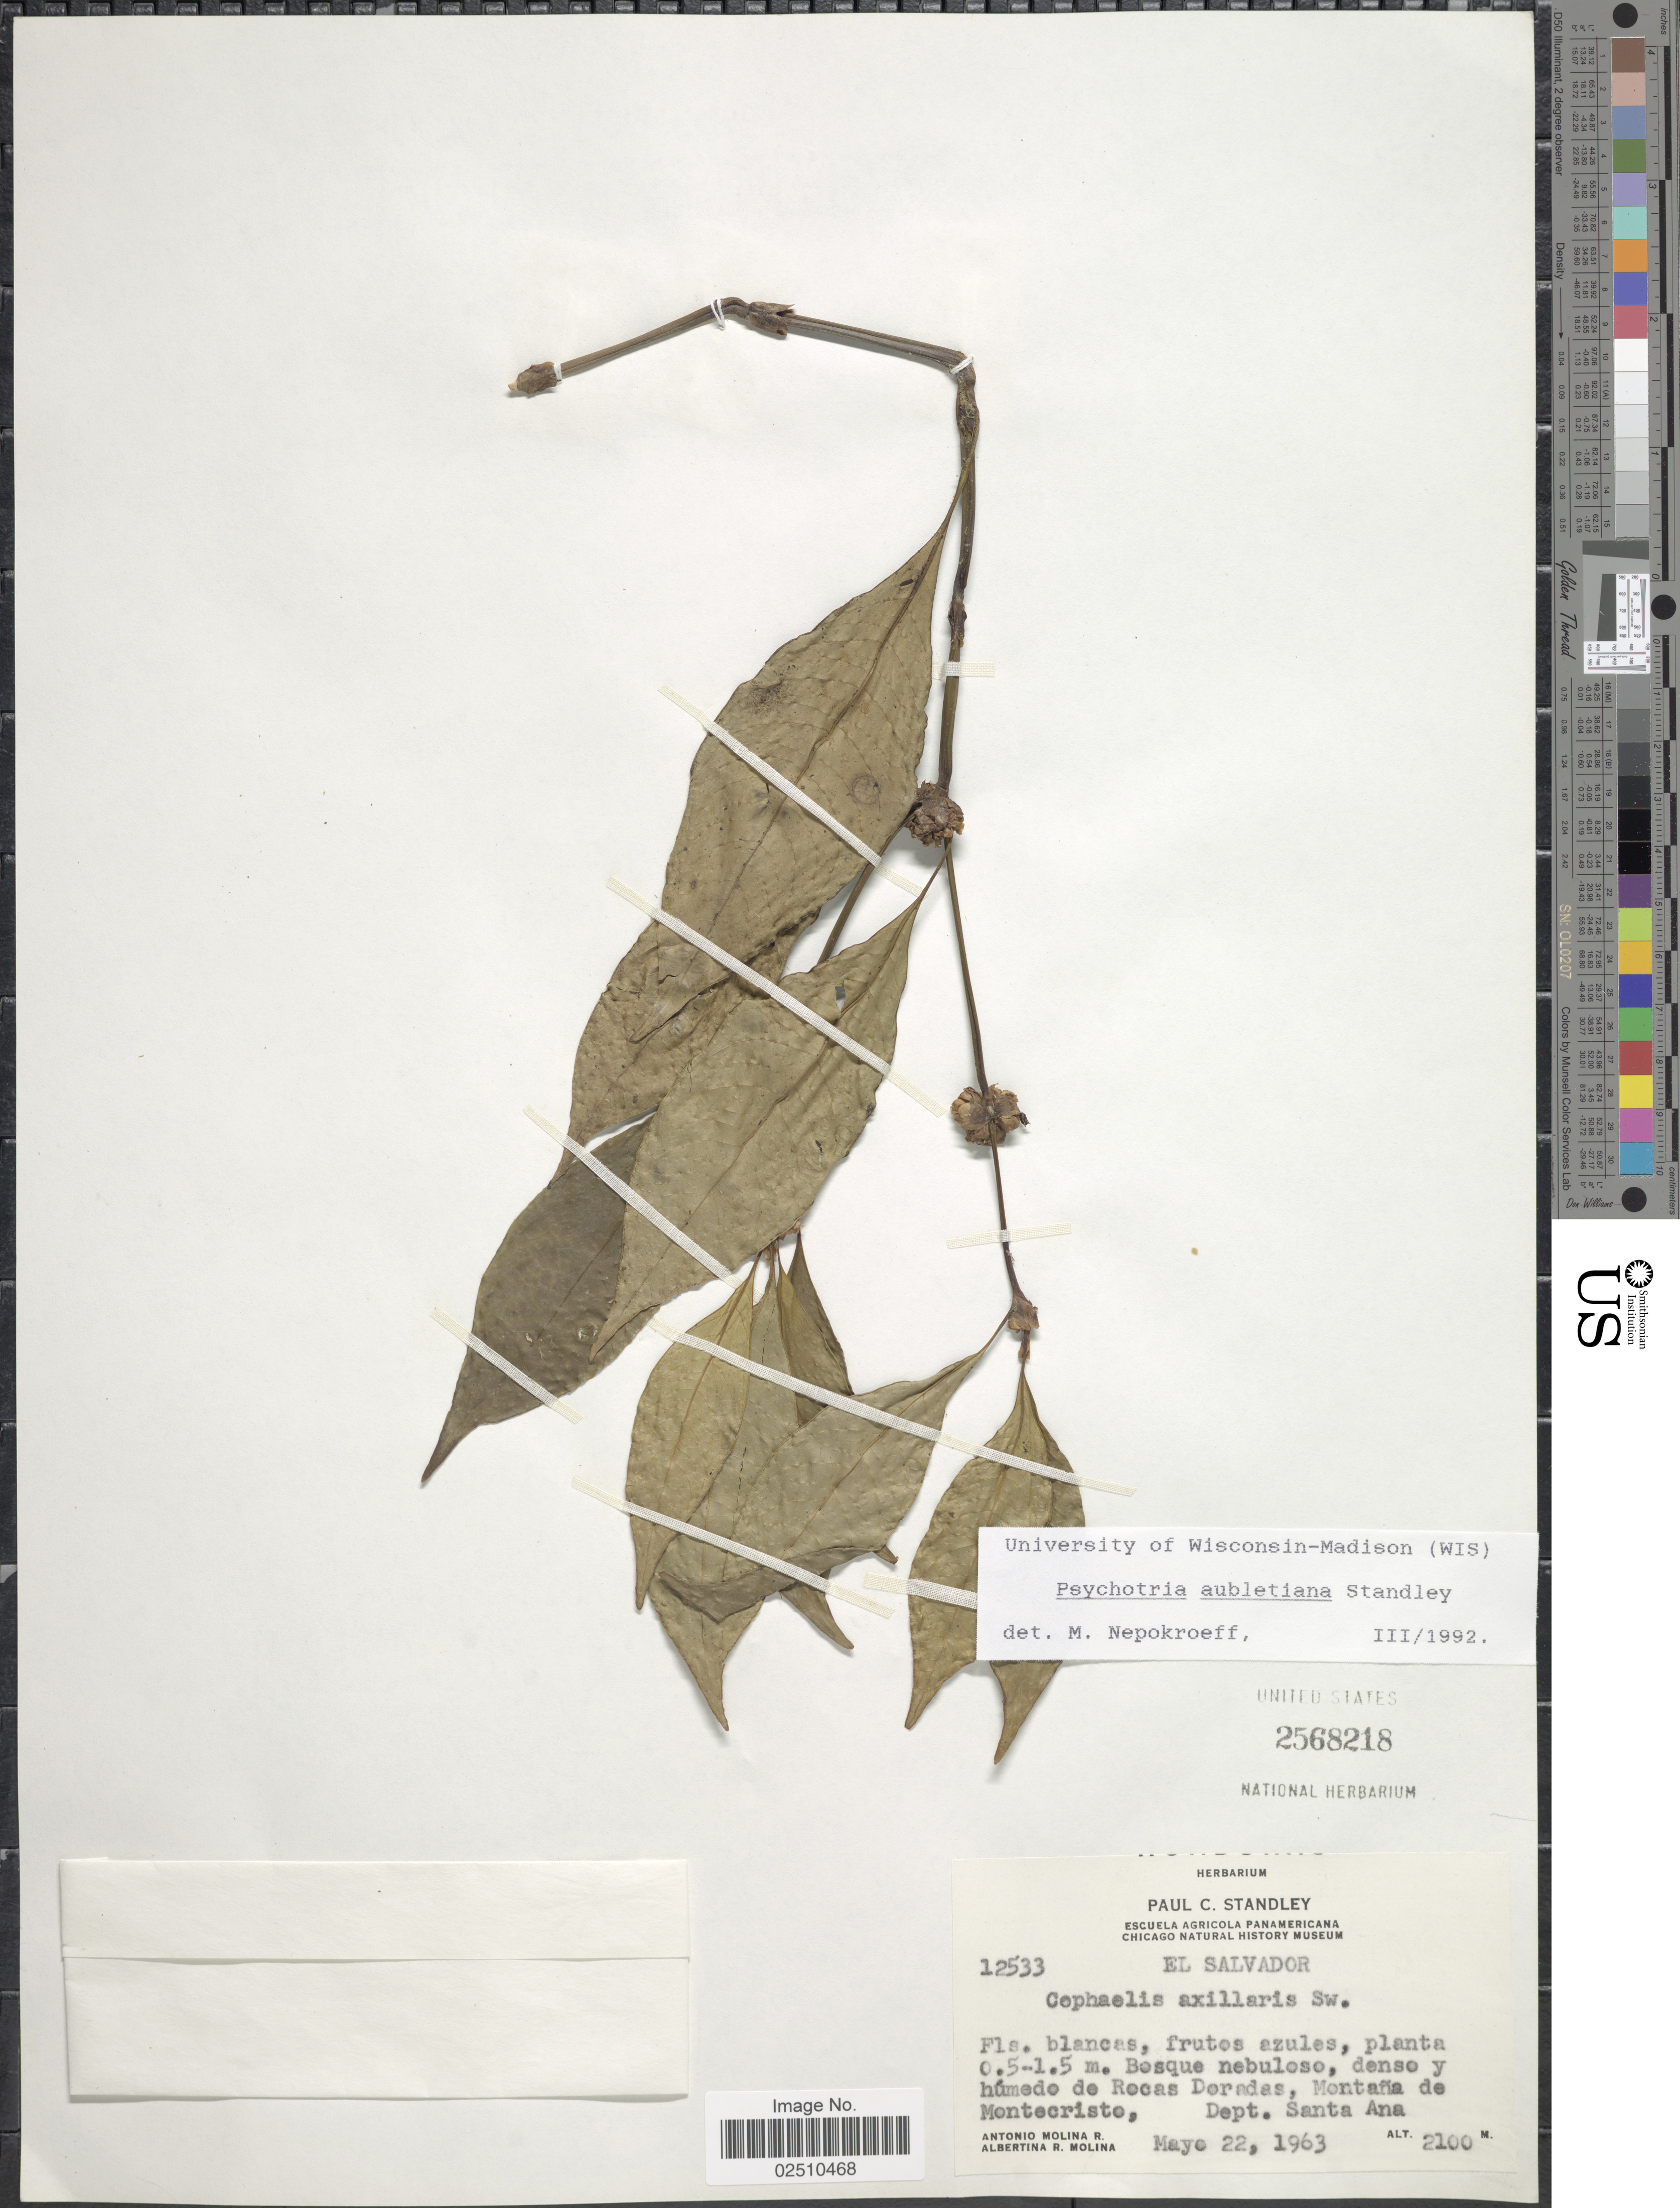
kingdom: Plantae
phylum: Tracheophyta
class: Magnoliopsida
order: Gentianales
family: Rubiaceae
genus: Psychotria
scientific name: Psychotria aubletiana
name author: Steyerm.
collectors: A. Molina R. & A. R. Molina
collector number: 12533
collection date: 1963-05-22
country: El Salvador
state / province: Santa Ana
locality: Rocas Doradas, Montana de Montecristo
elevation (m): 2100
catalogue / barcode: US 2568218